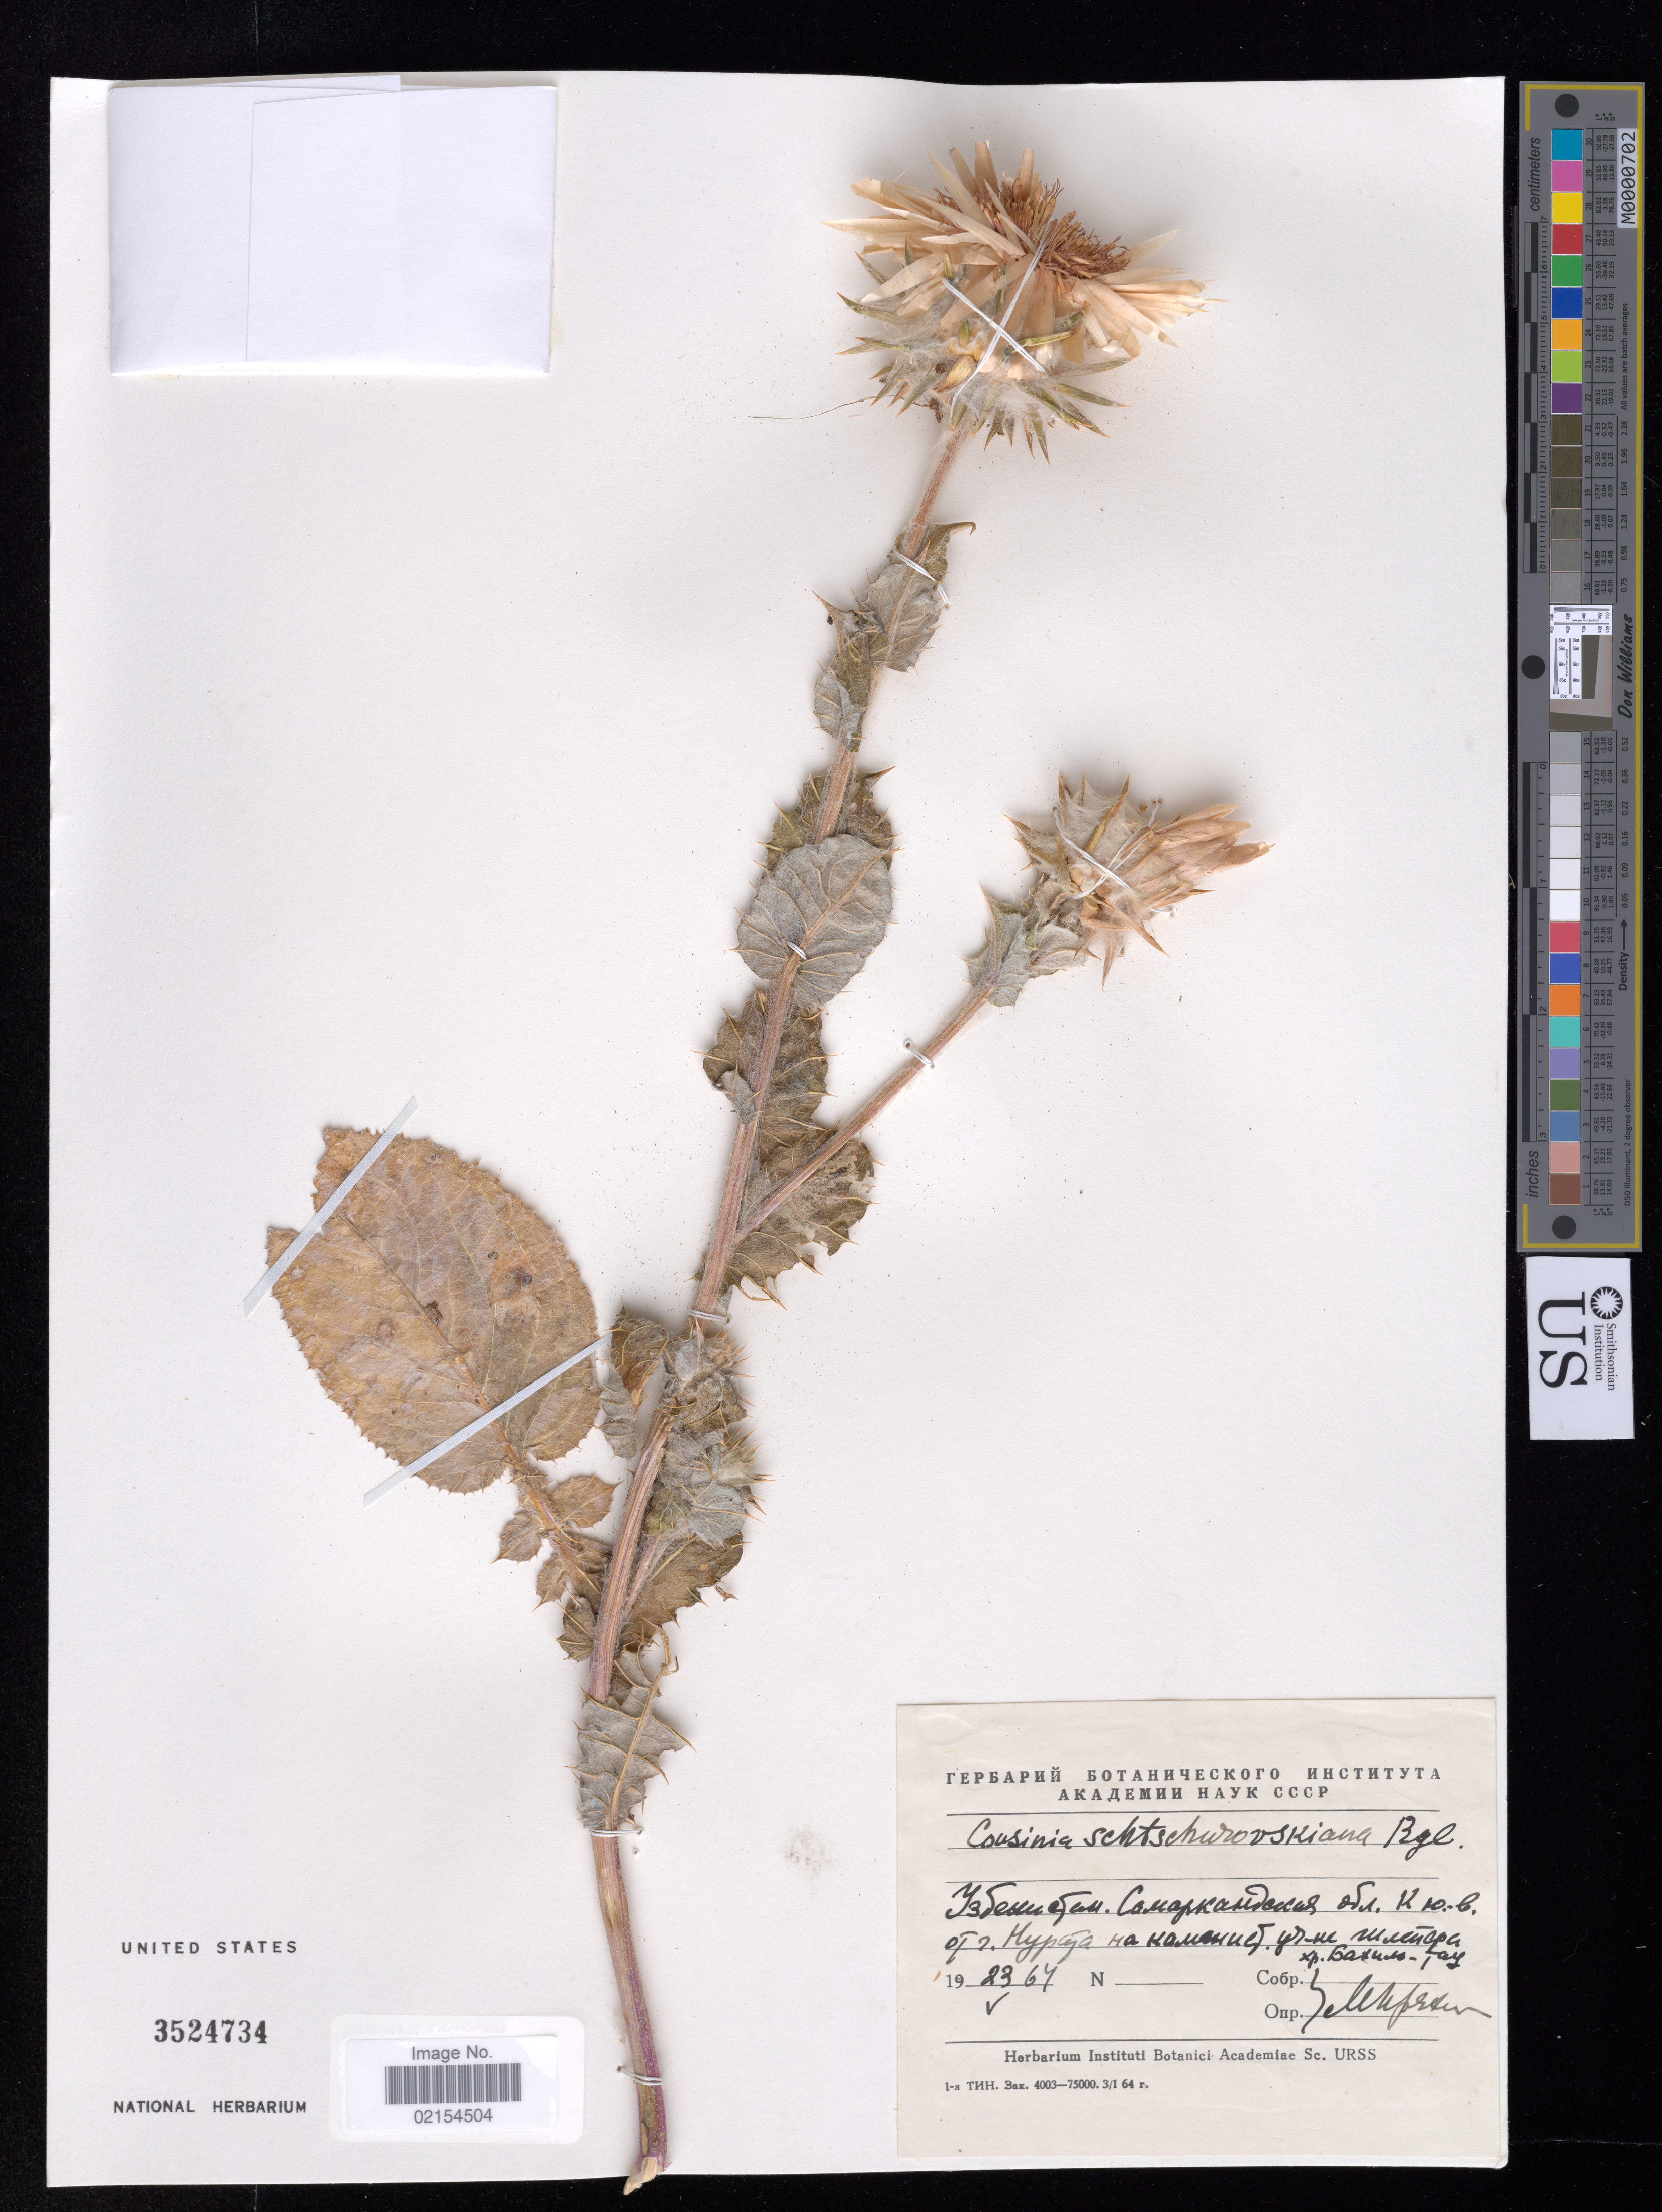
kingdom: Plantae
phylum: Tracheophyta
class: Magnoliopsida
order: Asterales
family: Asteraceae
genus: Cousinia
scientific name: Cousinia schtschurowskiana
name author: Regel & Schmalh.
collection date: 1967-05-23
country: Uzbekistan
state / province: Samarqand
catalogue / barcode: US 3524734